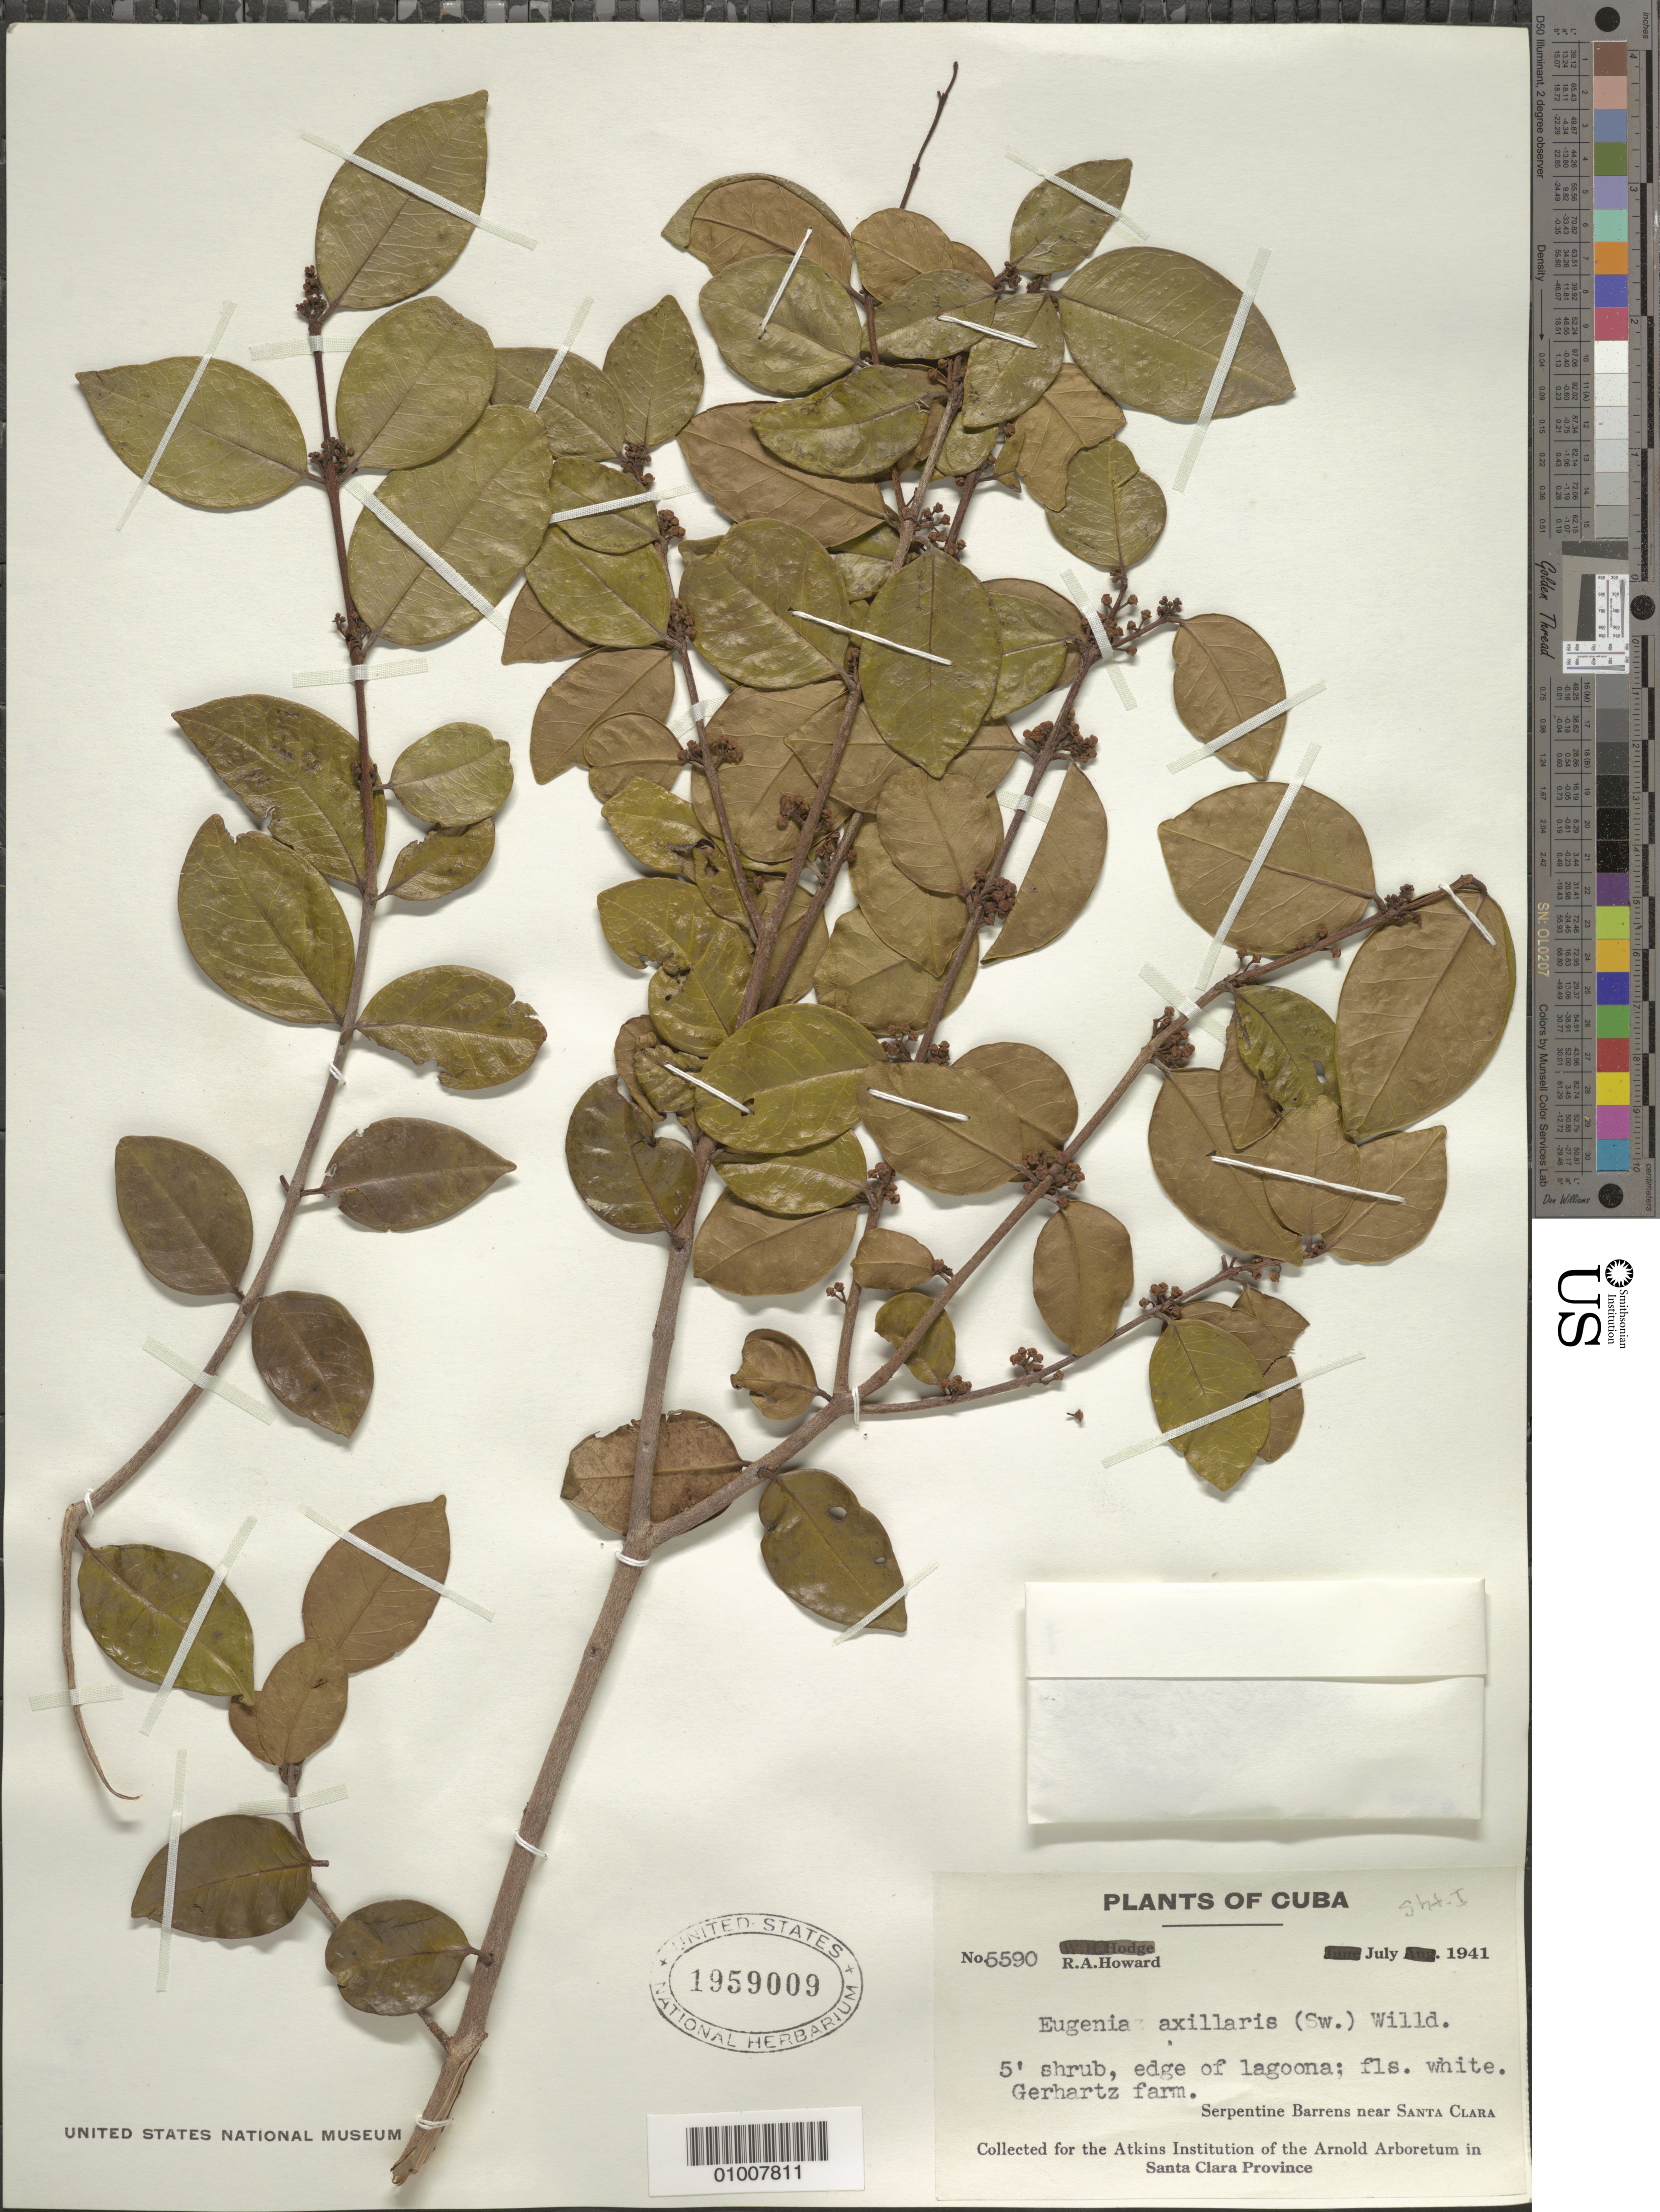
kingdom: Plantae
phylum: Tracheophyta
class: Magnoliopsida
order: Myrtales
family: Myrtaceae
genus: Eugenia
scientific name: Eugenia axillaris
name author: (Sw.) Willd.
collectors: R. A. Howard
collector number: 5590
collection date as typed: Jul 1941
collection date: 1941-07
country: Cuba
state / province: Villa Clara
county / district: Santa Clara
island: Cuba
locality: Edge of lagoona; Gerhartz farm near Santa Slara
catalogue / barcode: US 1959009